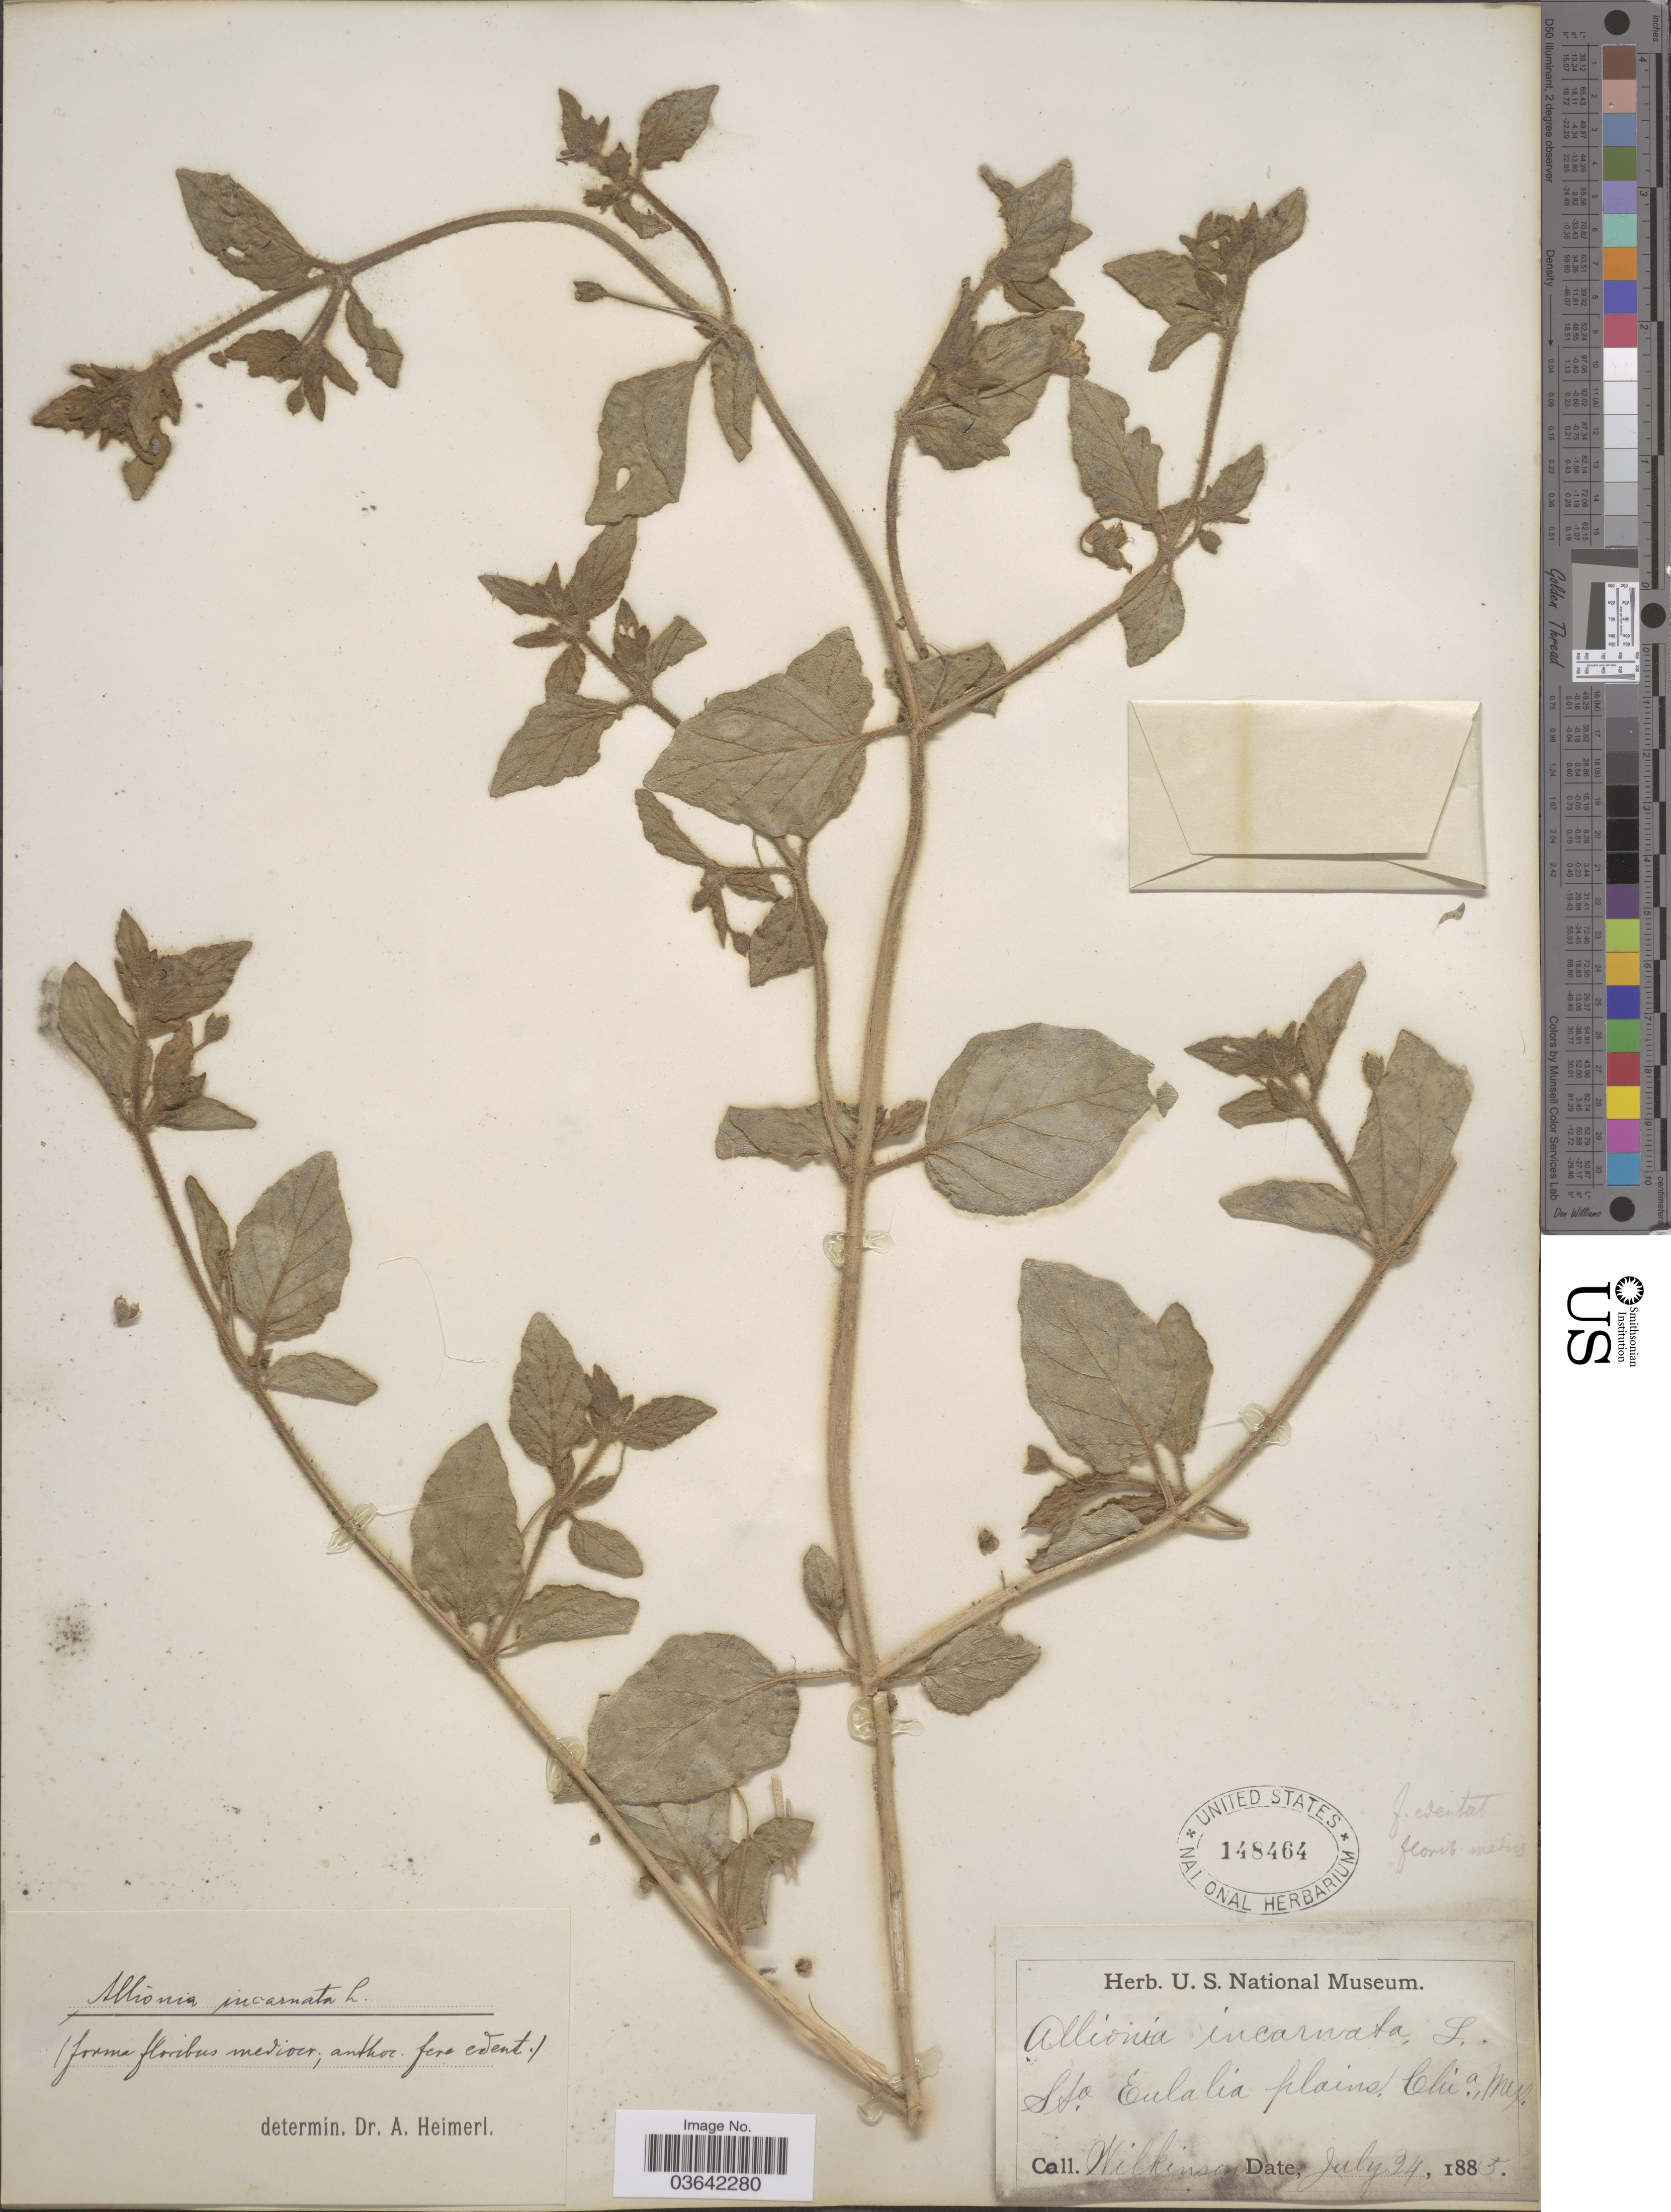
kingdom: Plantae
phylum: Tracheophyta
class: Magnoliopsida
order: Caryophyllales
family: Nyctaginaceae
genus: Allionia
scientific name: Allionia incarnata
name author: L.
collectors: Wilkinson, --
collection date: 1885-07-24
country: Mexico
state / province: Chiapas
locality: Sta. Eulalia plains.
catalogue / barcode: US 148464